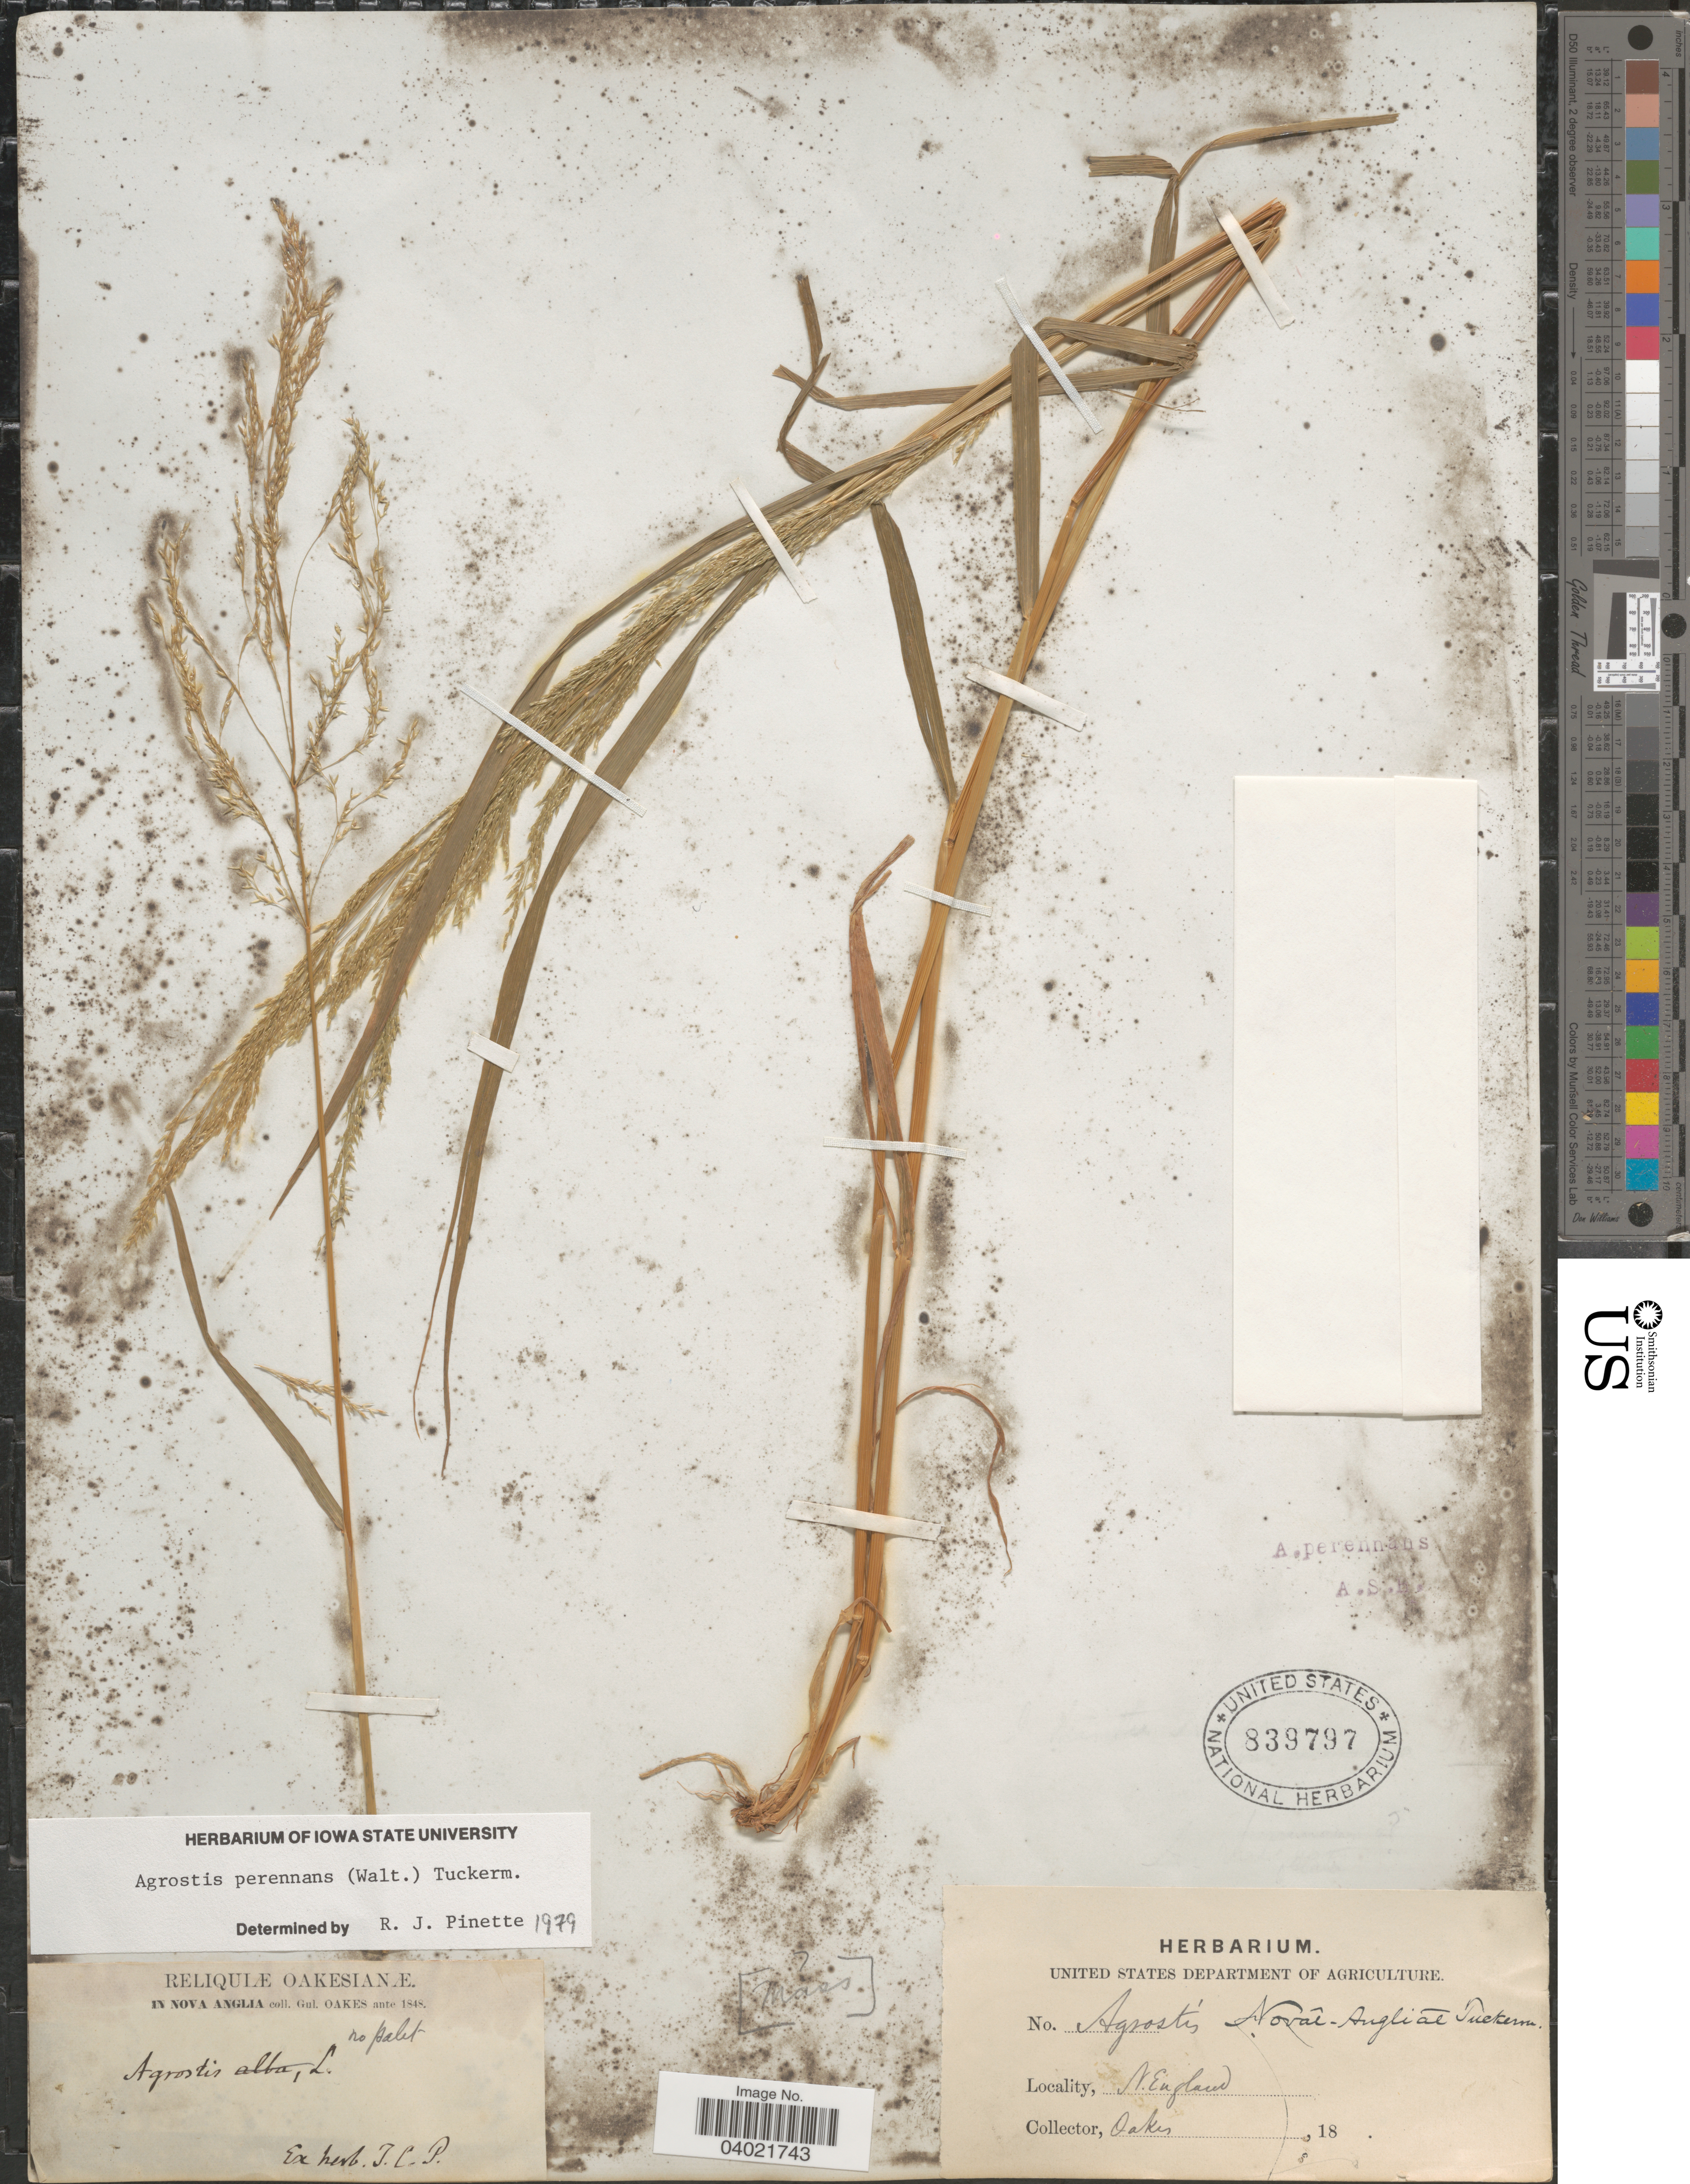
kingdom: Plantae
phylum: Tracheophyta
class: Liliopsida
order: Poales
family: Poaceae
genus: Agrostis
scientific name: Agrostis perennans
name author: (Walter) Tuck.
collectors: G. Oakes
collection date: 1848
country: United States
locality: In Nova Anglia. N. England.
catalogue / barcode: US 839797